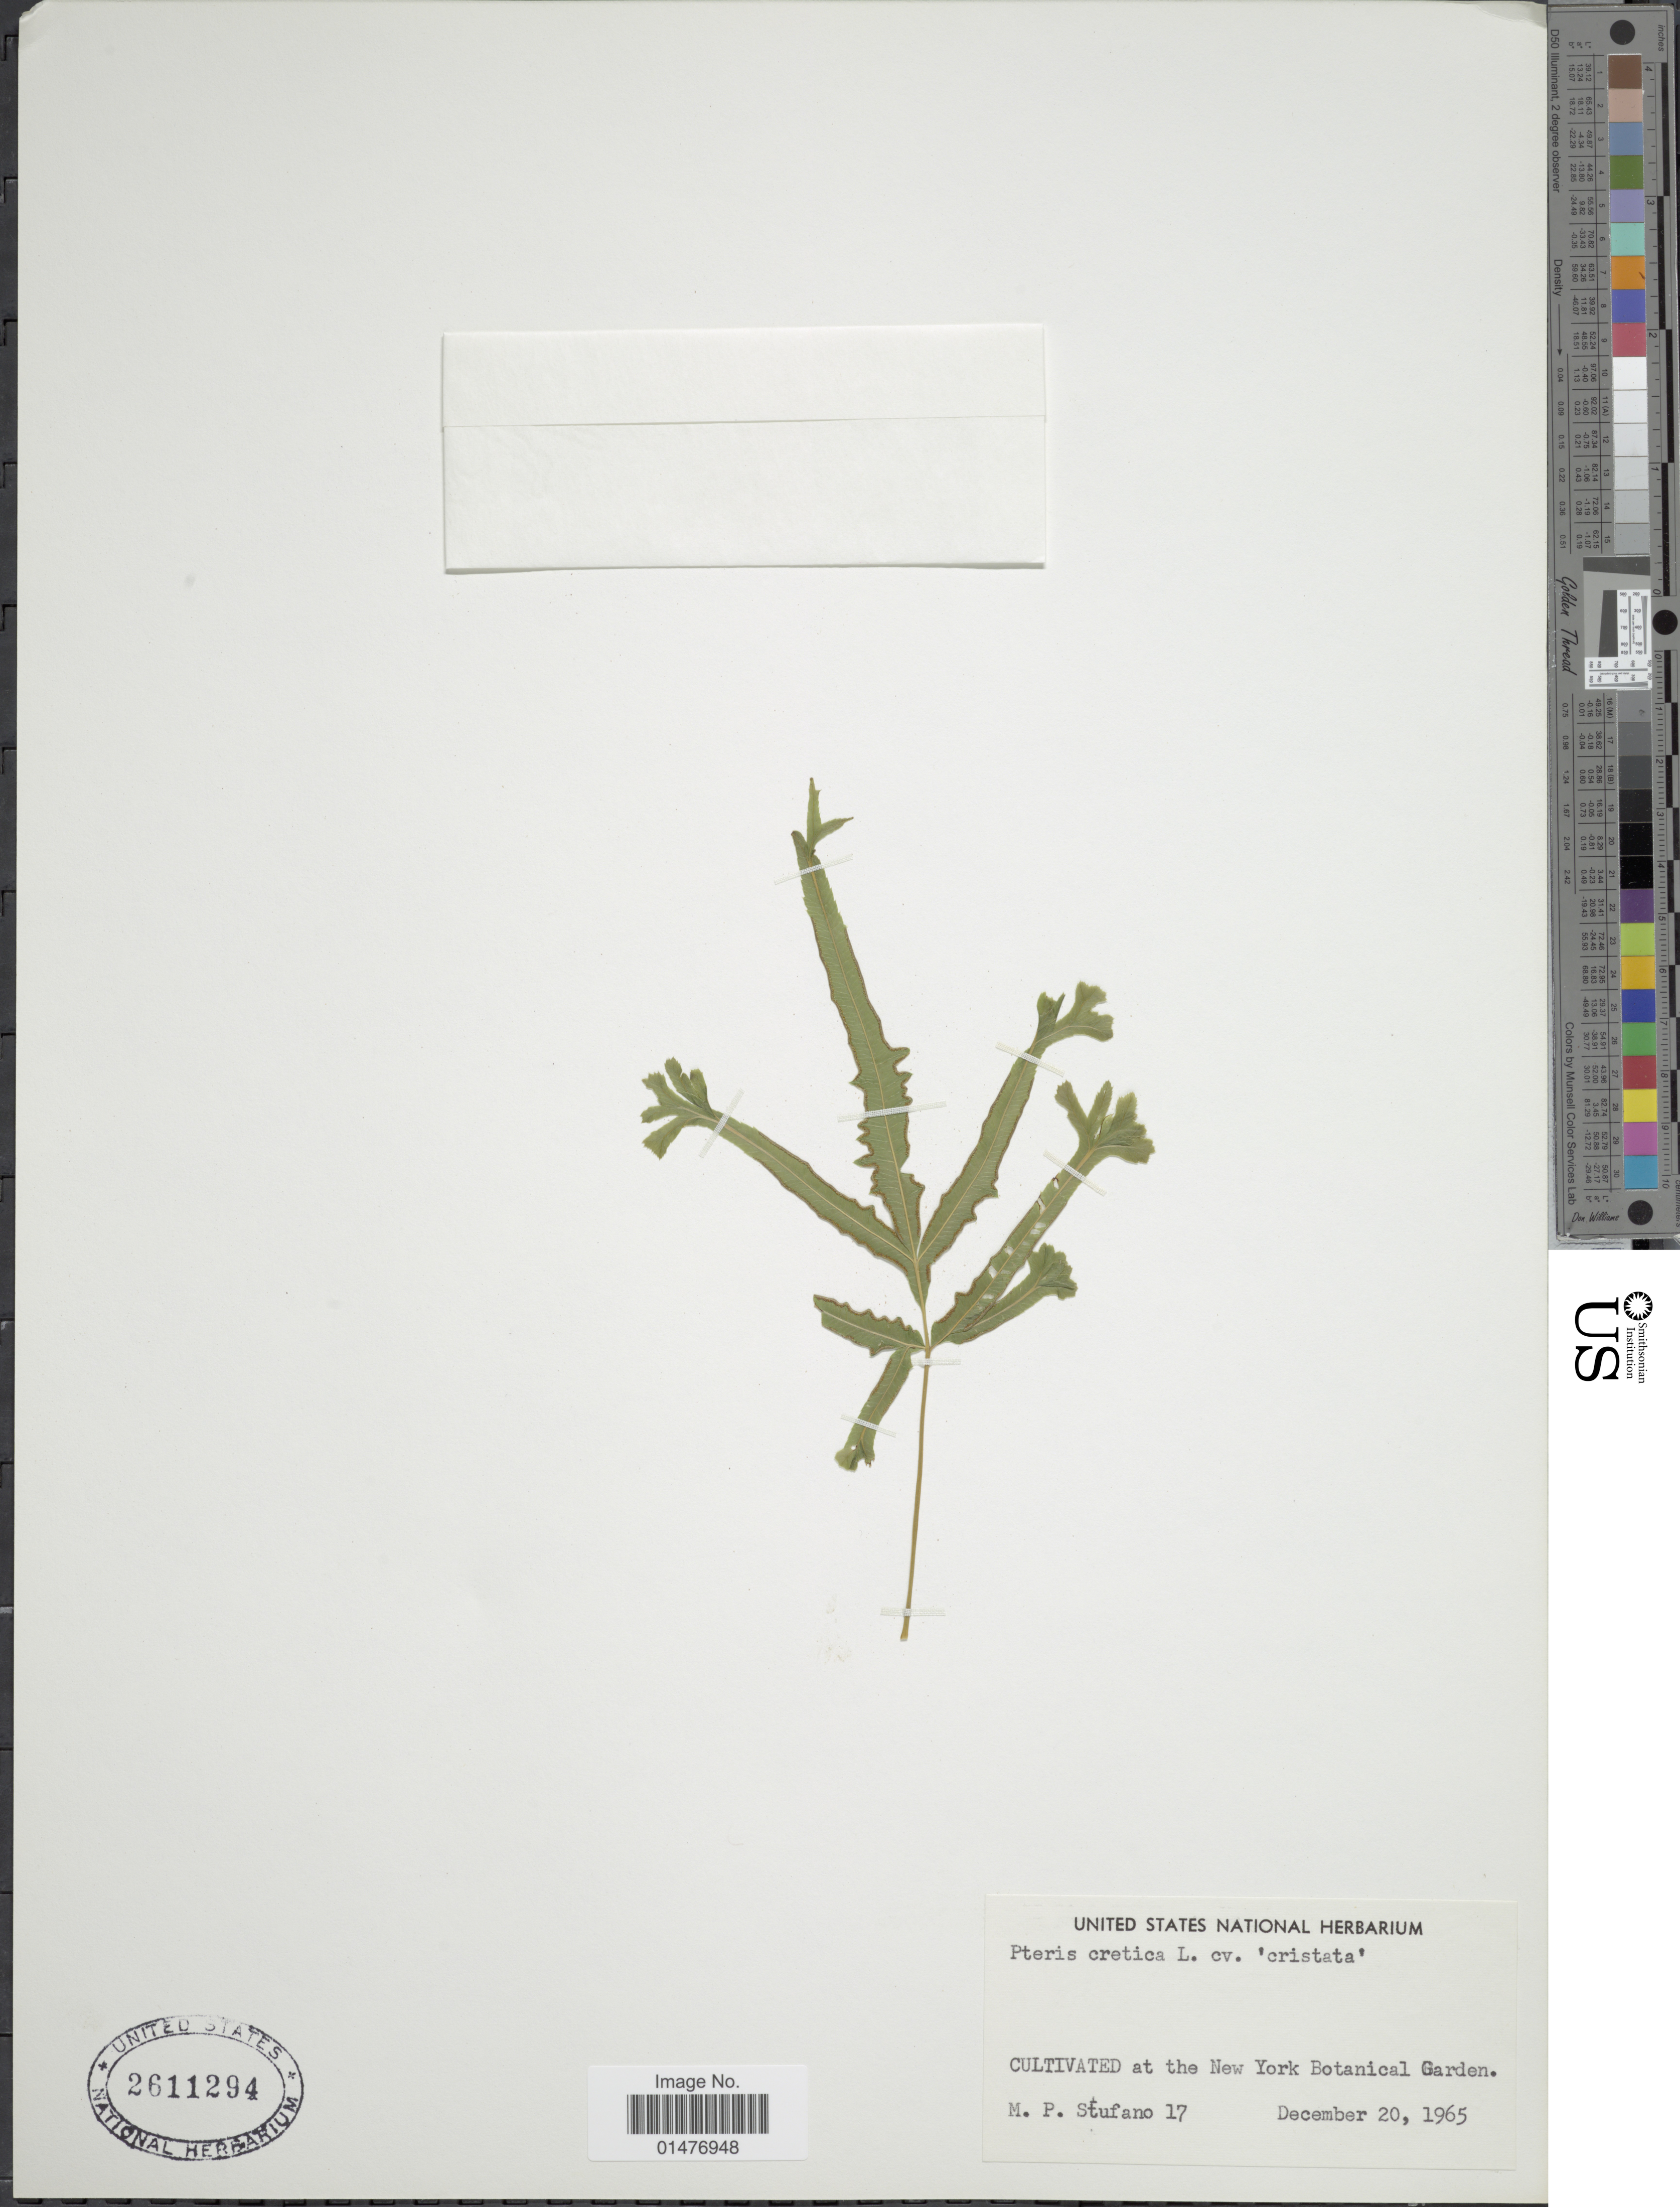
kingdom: Plantae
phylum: Tracheophyta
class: Polypodiopsida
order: Polypodiales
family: Pteridaceae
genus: Pteris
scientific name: Pteris cretica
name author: L.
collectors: M. Stufano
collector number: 17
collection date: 1965-12-20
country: United States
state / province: New York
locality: At the New York Botanical Garden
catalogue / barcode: US 2611294